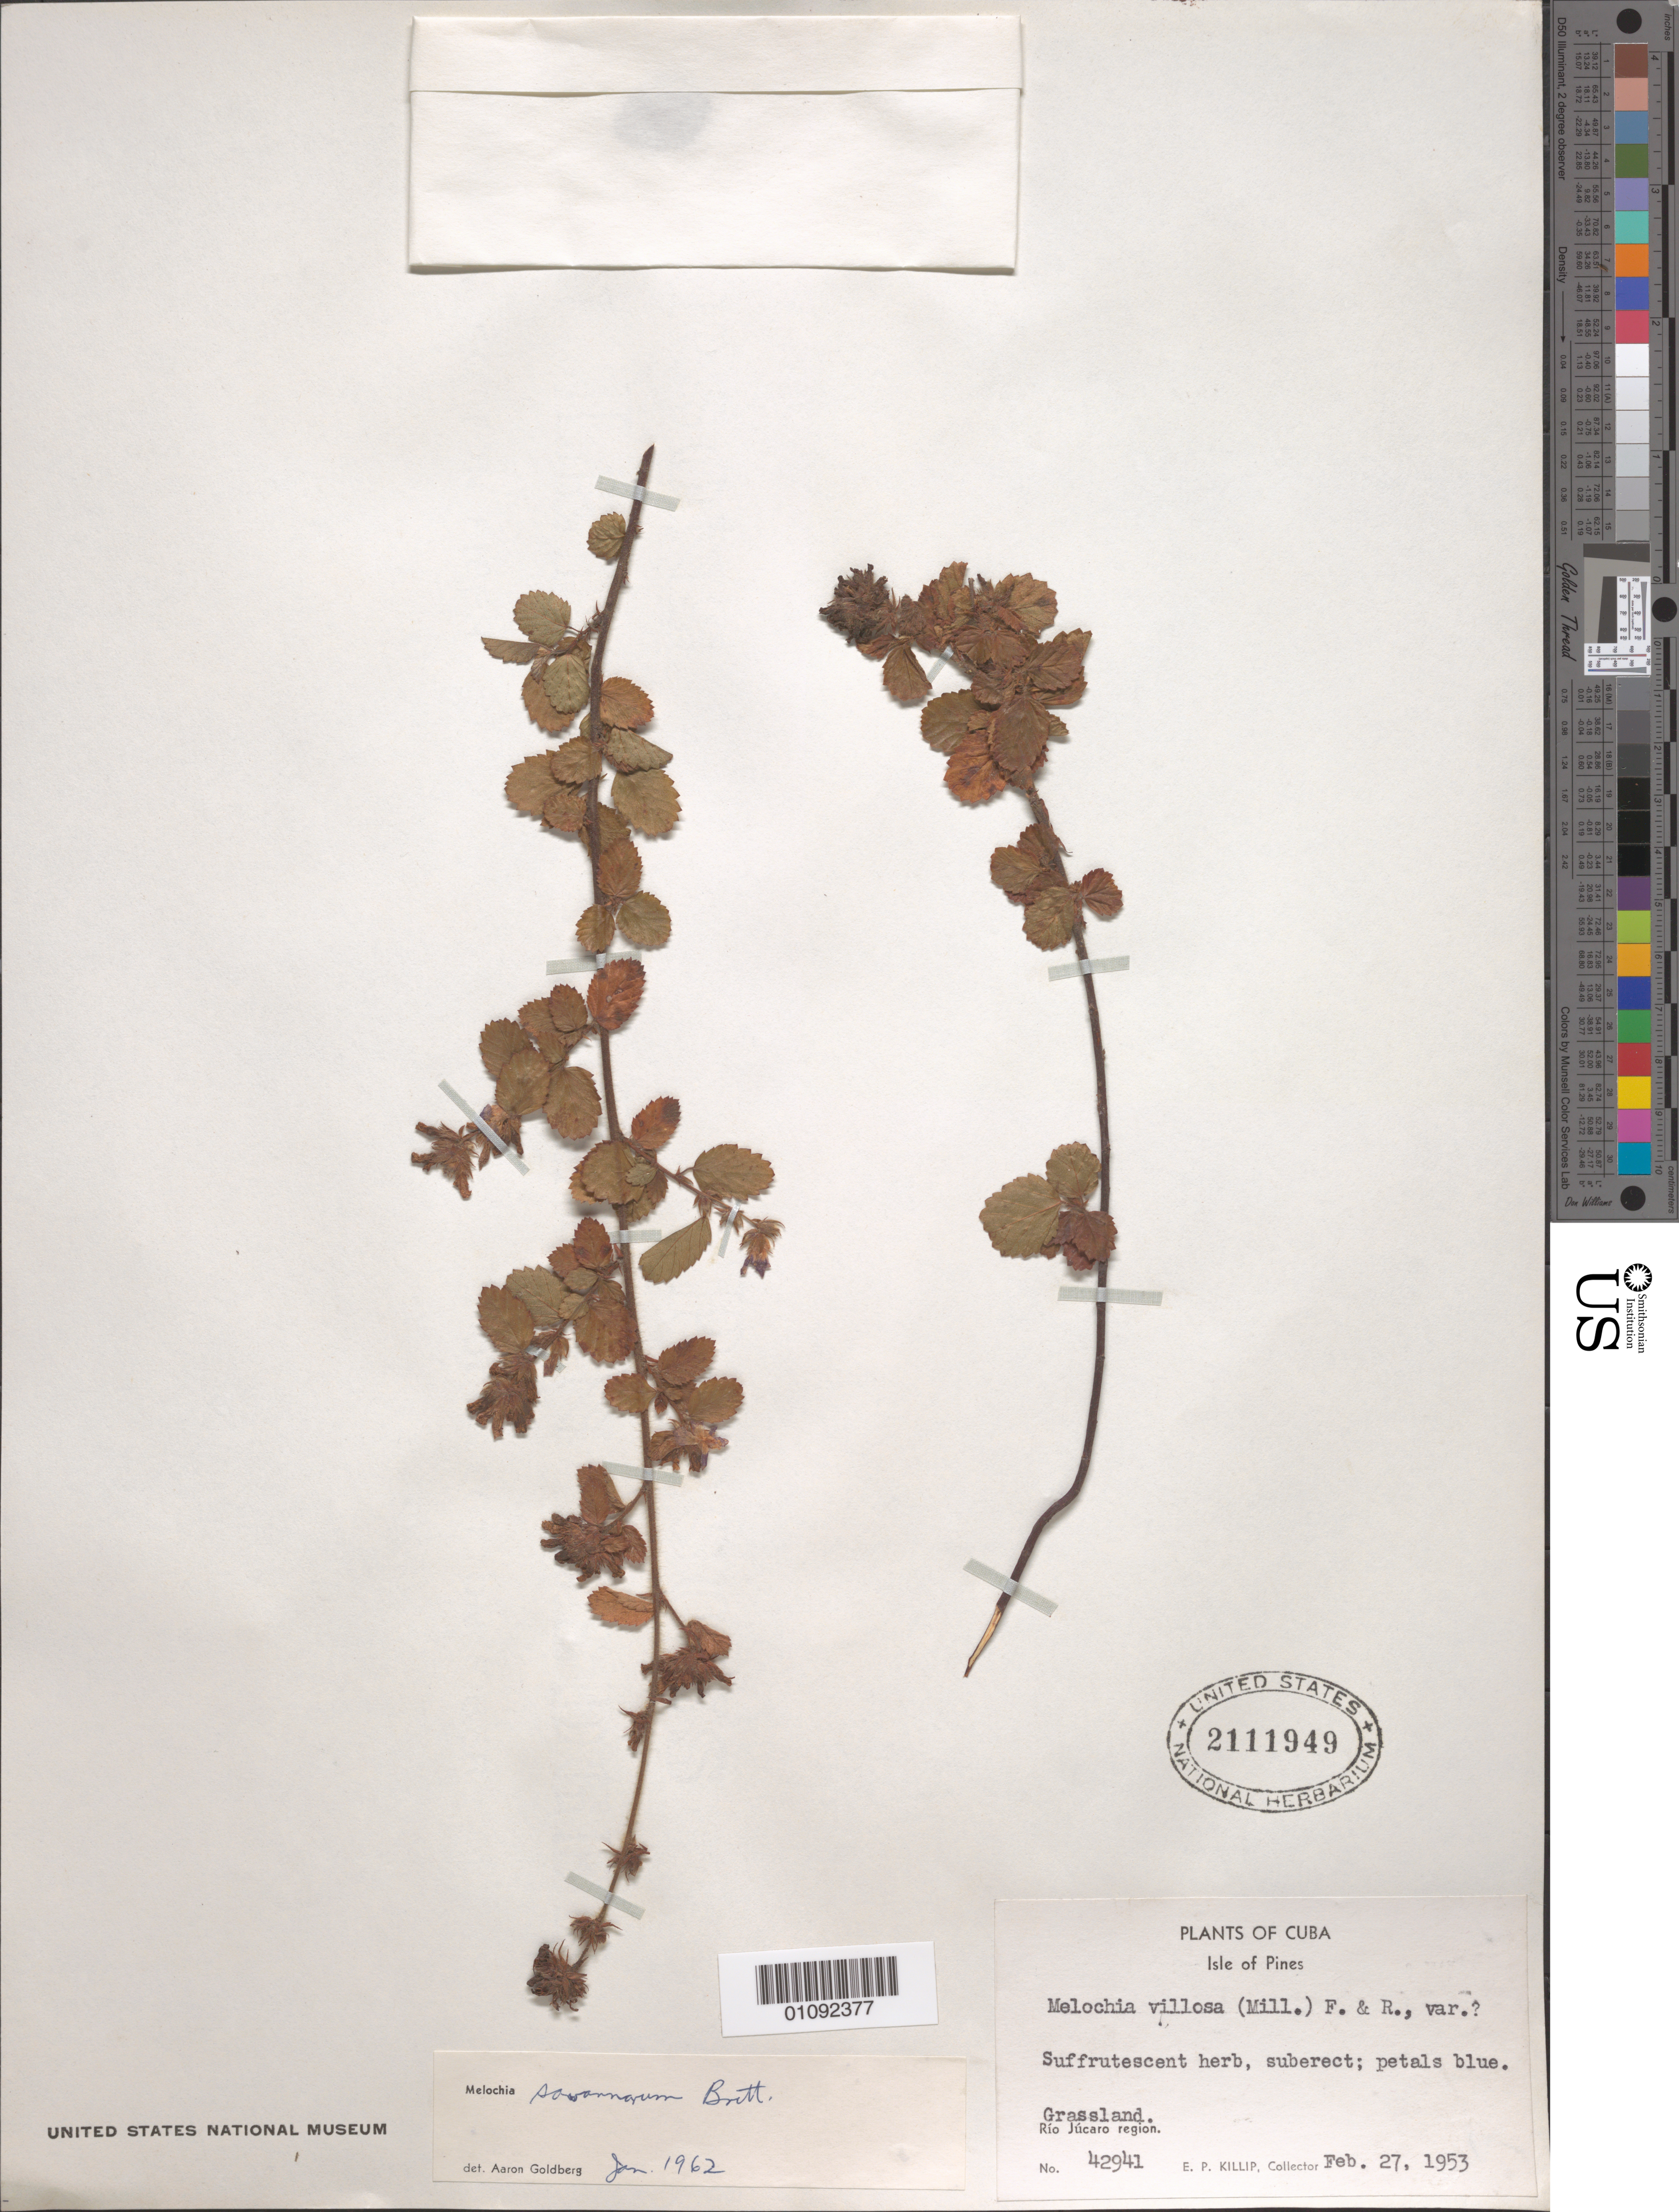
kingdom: Plantae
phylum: Tracheophyta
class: Magnoliopsida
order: Malvales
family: Malvaceae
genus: Melochia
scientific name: Melochia savannarum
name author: Britton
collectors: E. P. Killip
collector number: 42941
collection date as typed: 27 Feb 1953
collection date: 1953-02-27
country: Cuba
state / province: Isla de La Juventud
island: Isla de la Juventud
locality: Rio Jucaro region, Isle of Pines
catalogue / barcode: US 2111949